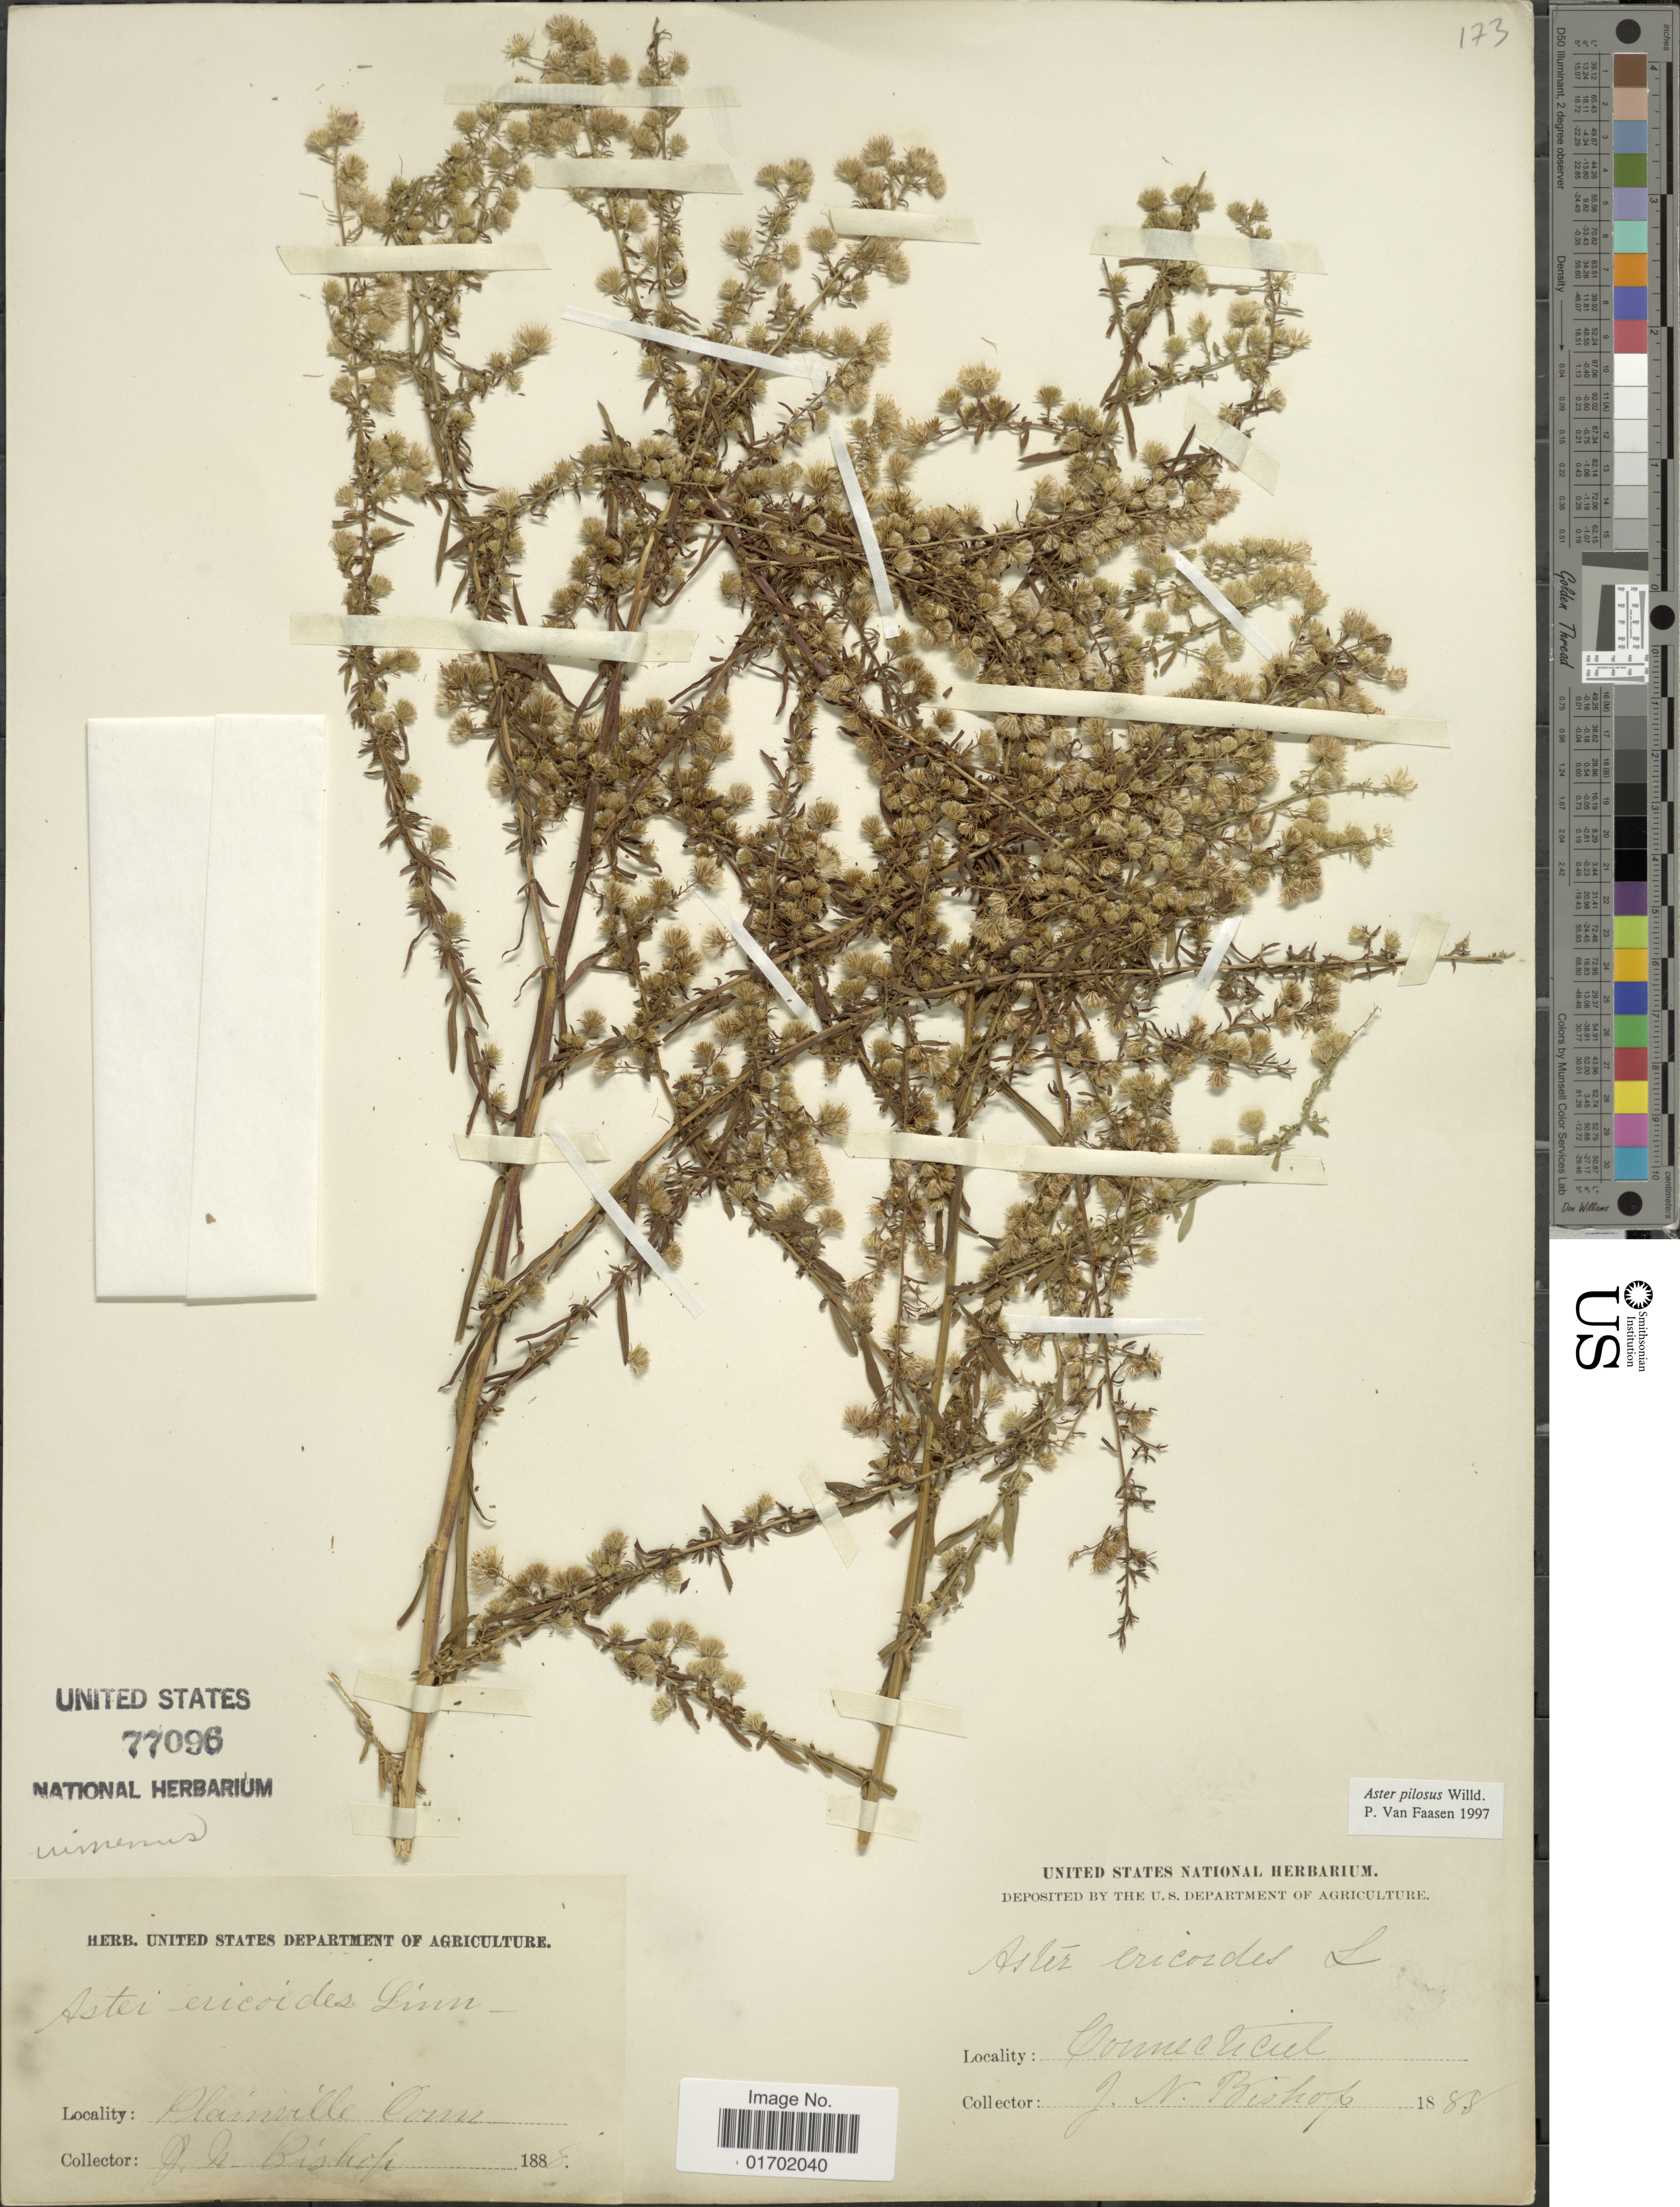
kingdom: Plantae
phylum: Tracheophyta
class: Magnoliopsida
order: Asterales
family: Asteraceae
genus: Symphyotrichum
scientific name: Symphyotrichum pilosum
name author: (Willd.) G.L. Nesom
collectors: J. Bishop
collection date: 1888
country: United States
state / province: Connecticut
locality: Plainville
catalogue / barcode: US 77096